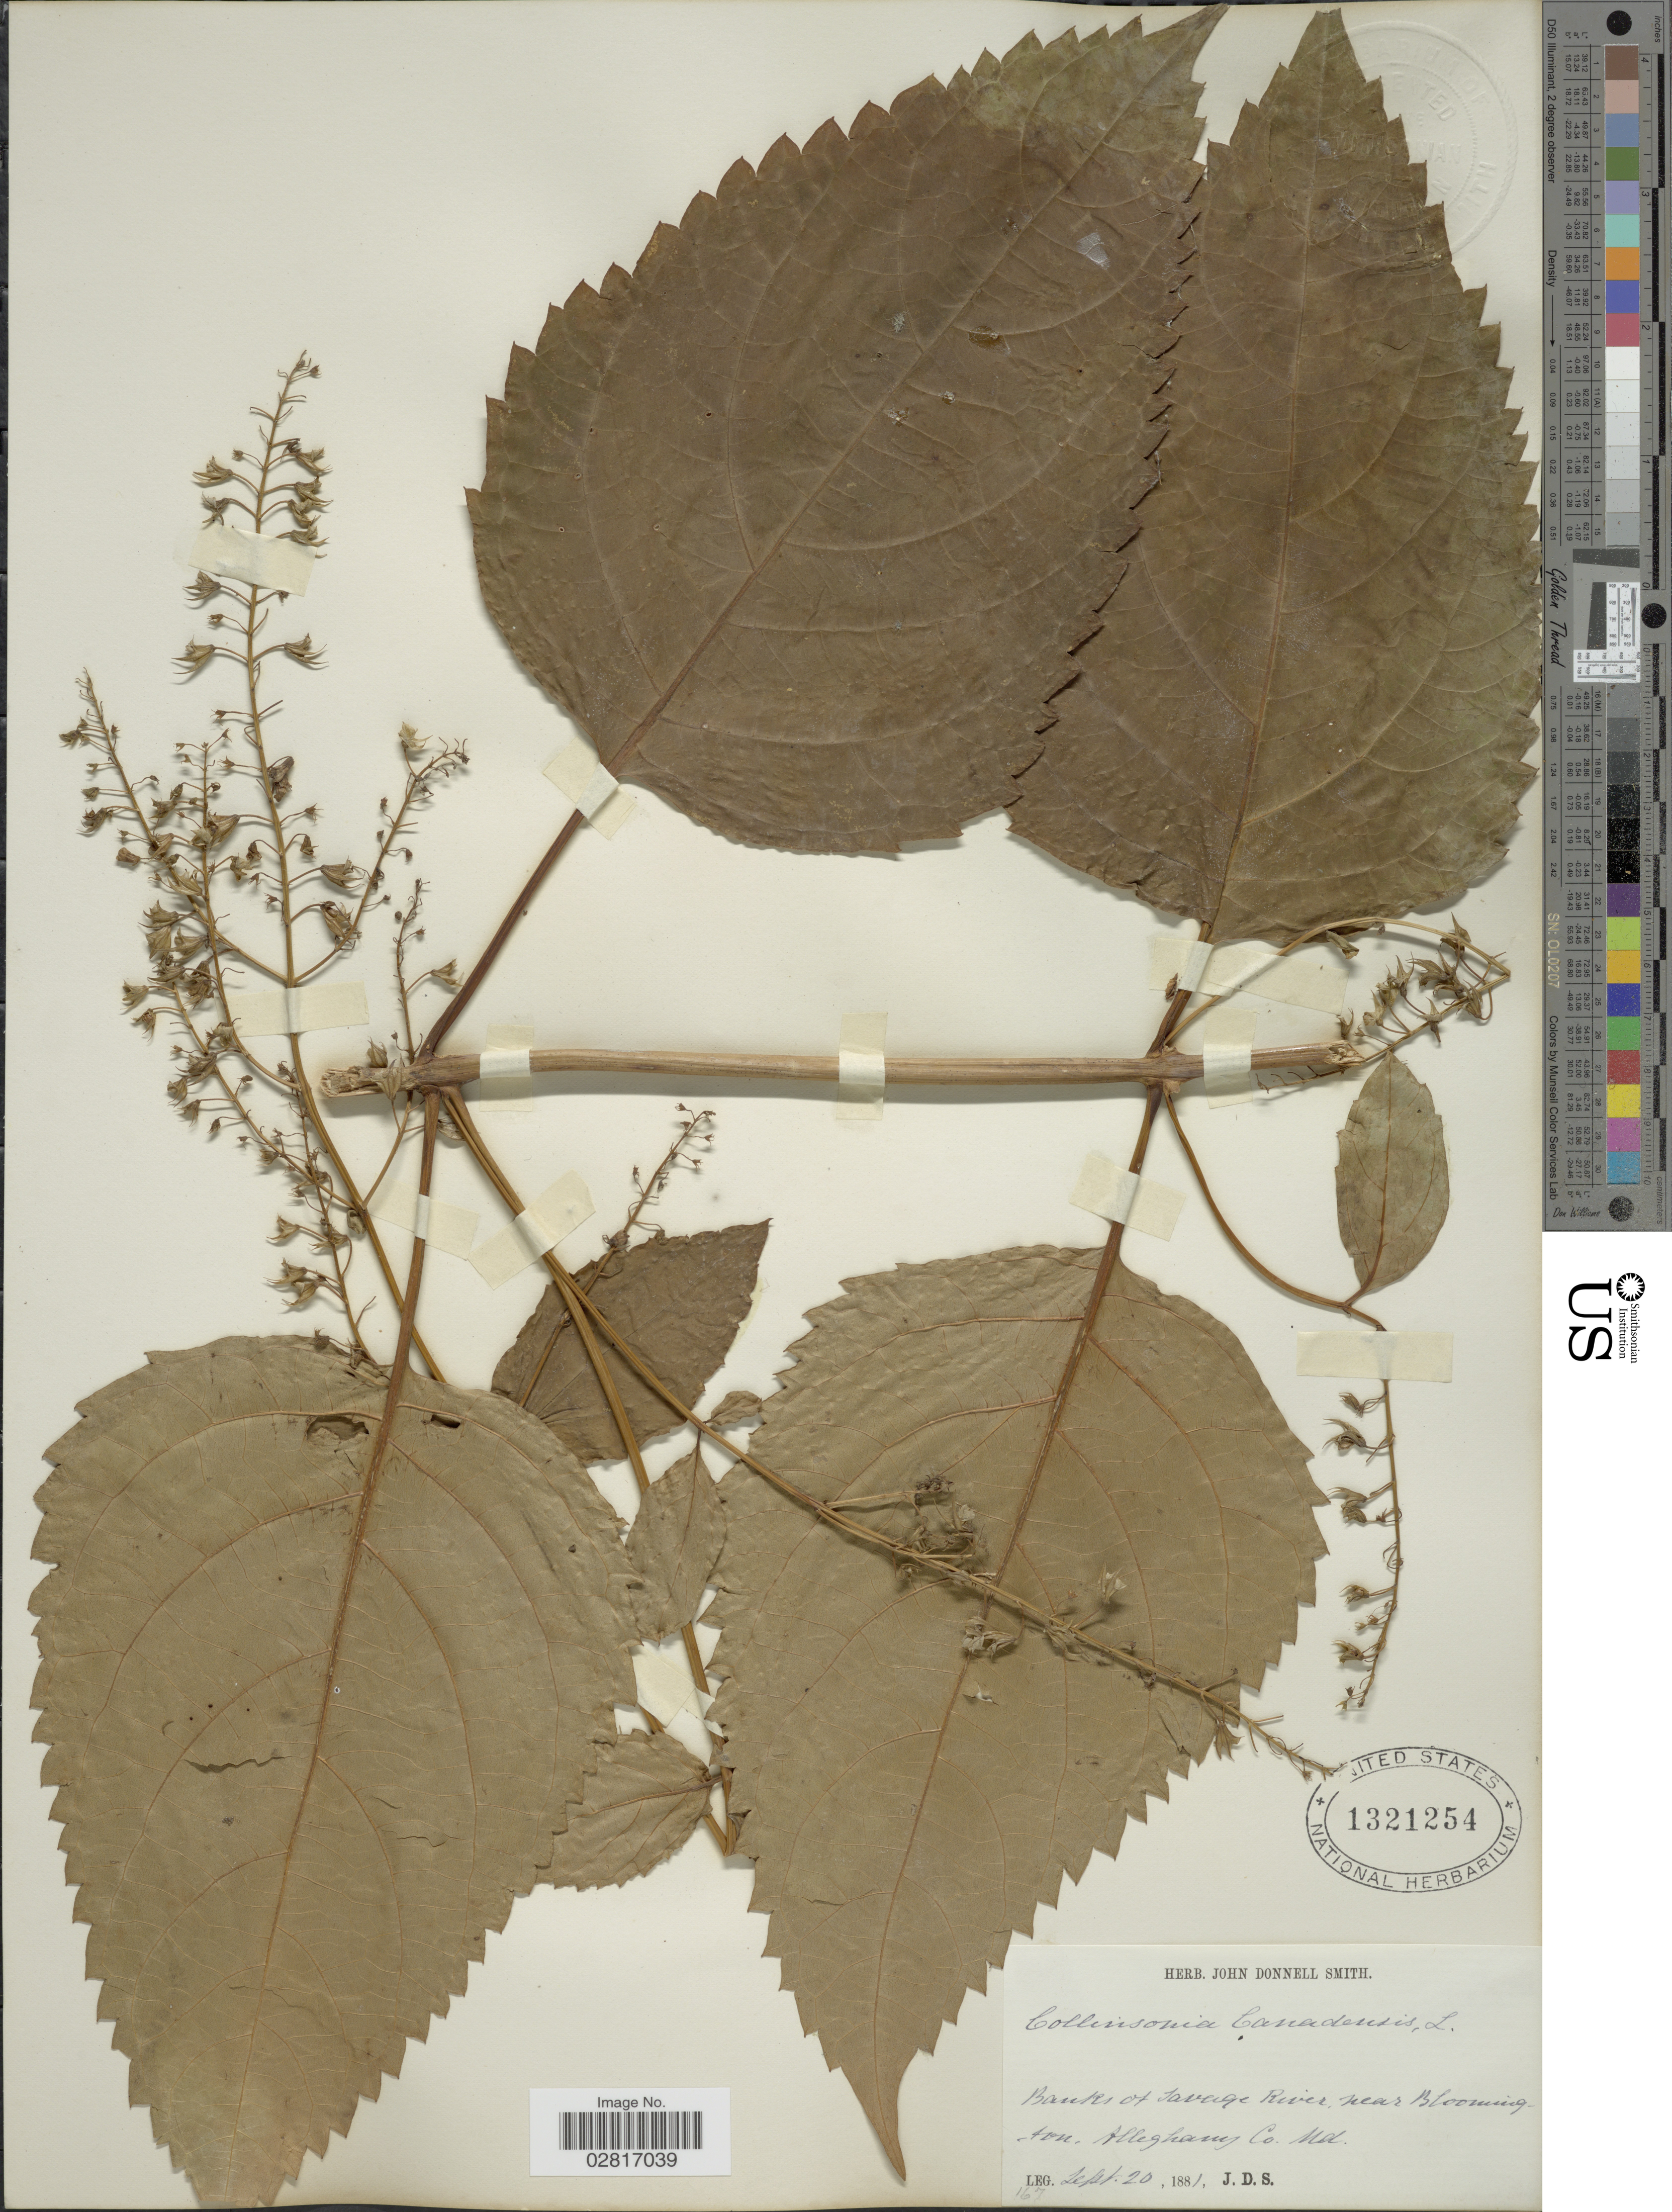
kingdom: Plantae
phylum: Tracheophyta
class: Magnoliopsida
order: Lamiales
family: Lamiaceae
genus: Collinsonia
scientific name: Collinsonia canadensis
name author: L.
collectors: J. Donnell Smith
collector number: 167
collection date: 1881-09-20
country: United States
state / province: Maryland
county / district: Allegany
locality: Banks of Savage River, near Bloomington, Alleghany Co., Md.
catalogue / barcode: US 1321254